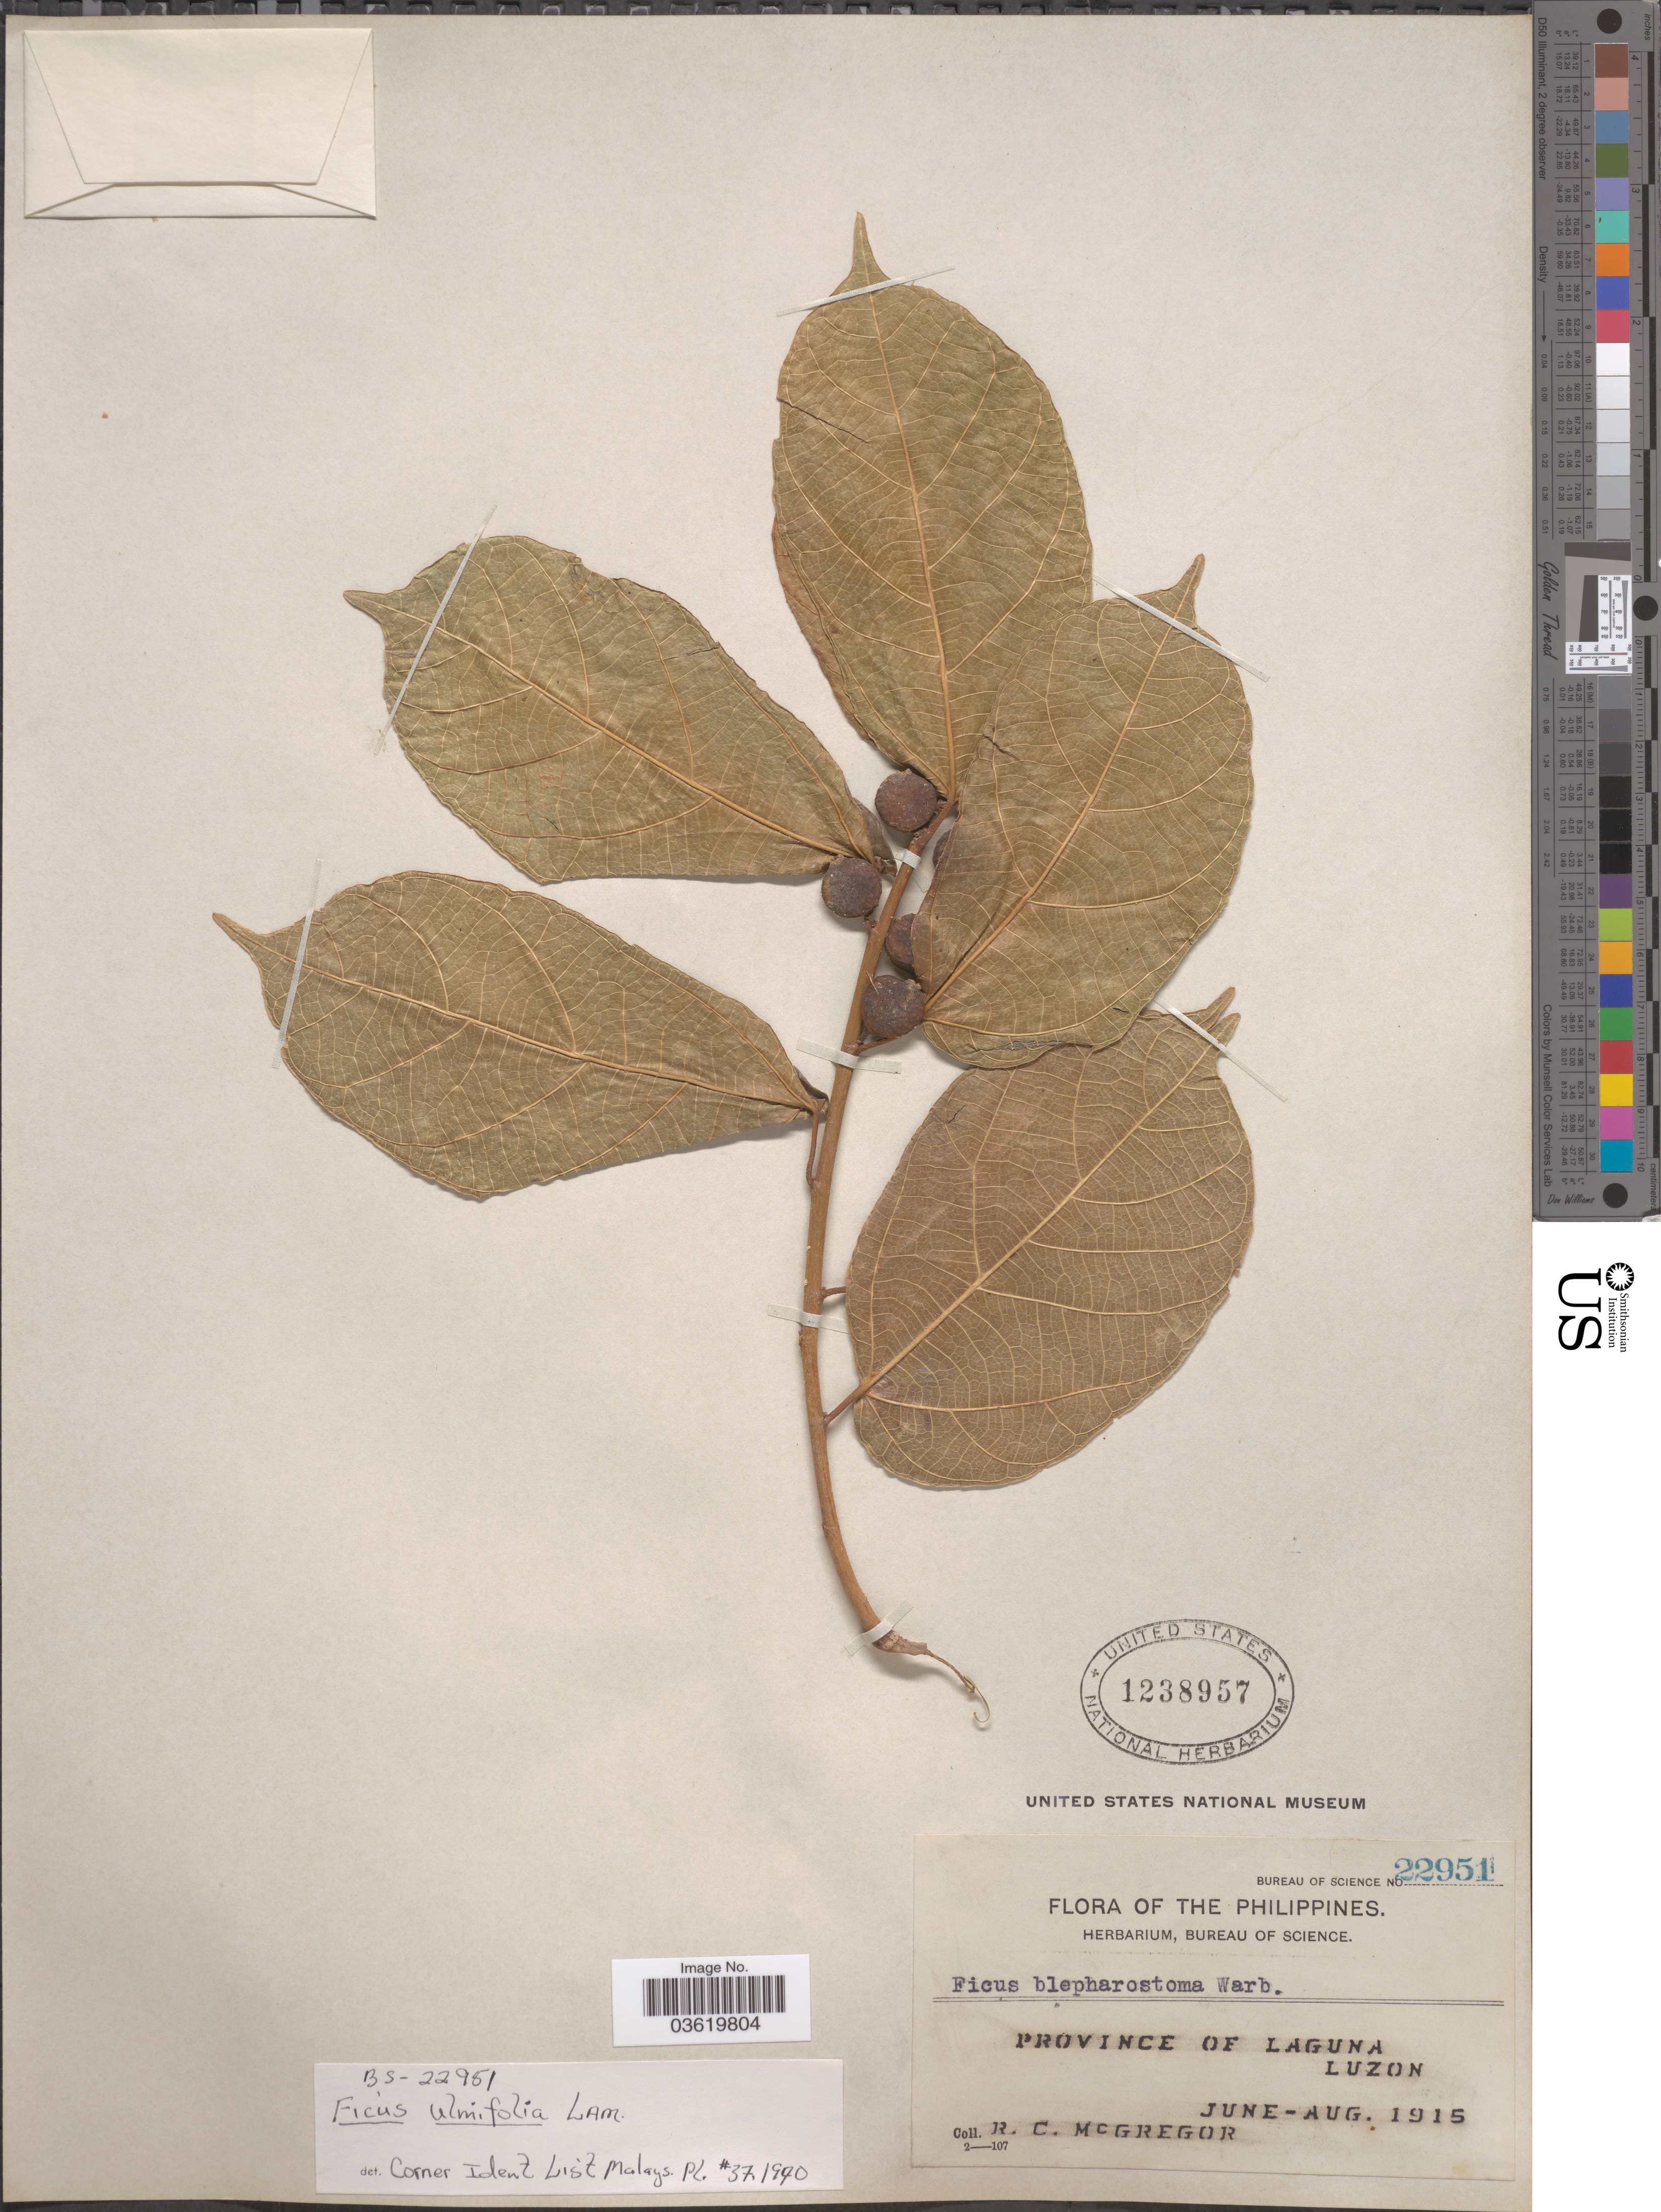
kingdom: Plantae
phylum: Tracheophyta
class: Magnoliopsida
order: Rosales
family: Moraceae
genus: Ficus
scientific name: Ficus ulmifolia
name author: Lam.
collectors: R. C. McGregor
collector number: Bureau of Science 22951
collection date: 1915-06/1915-08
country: Philippines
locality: Province of Laguna. Luzon.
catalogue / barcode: US 1238957